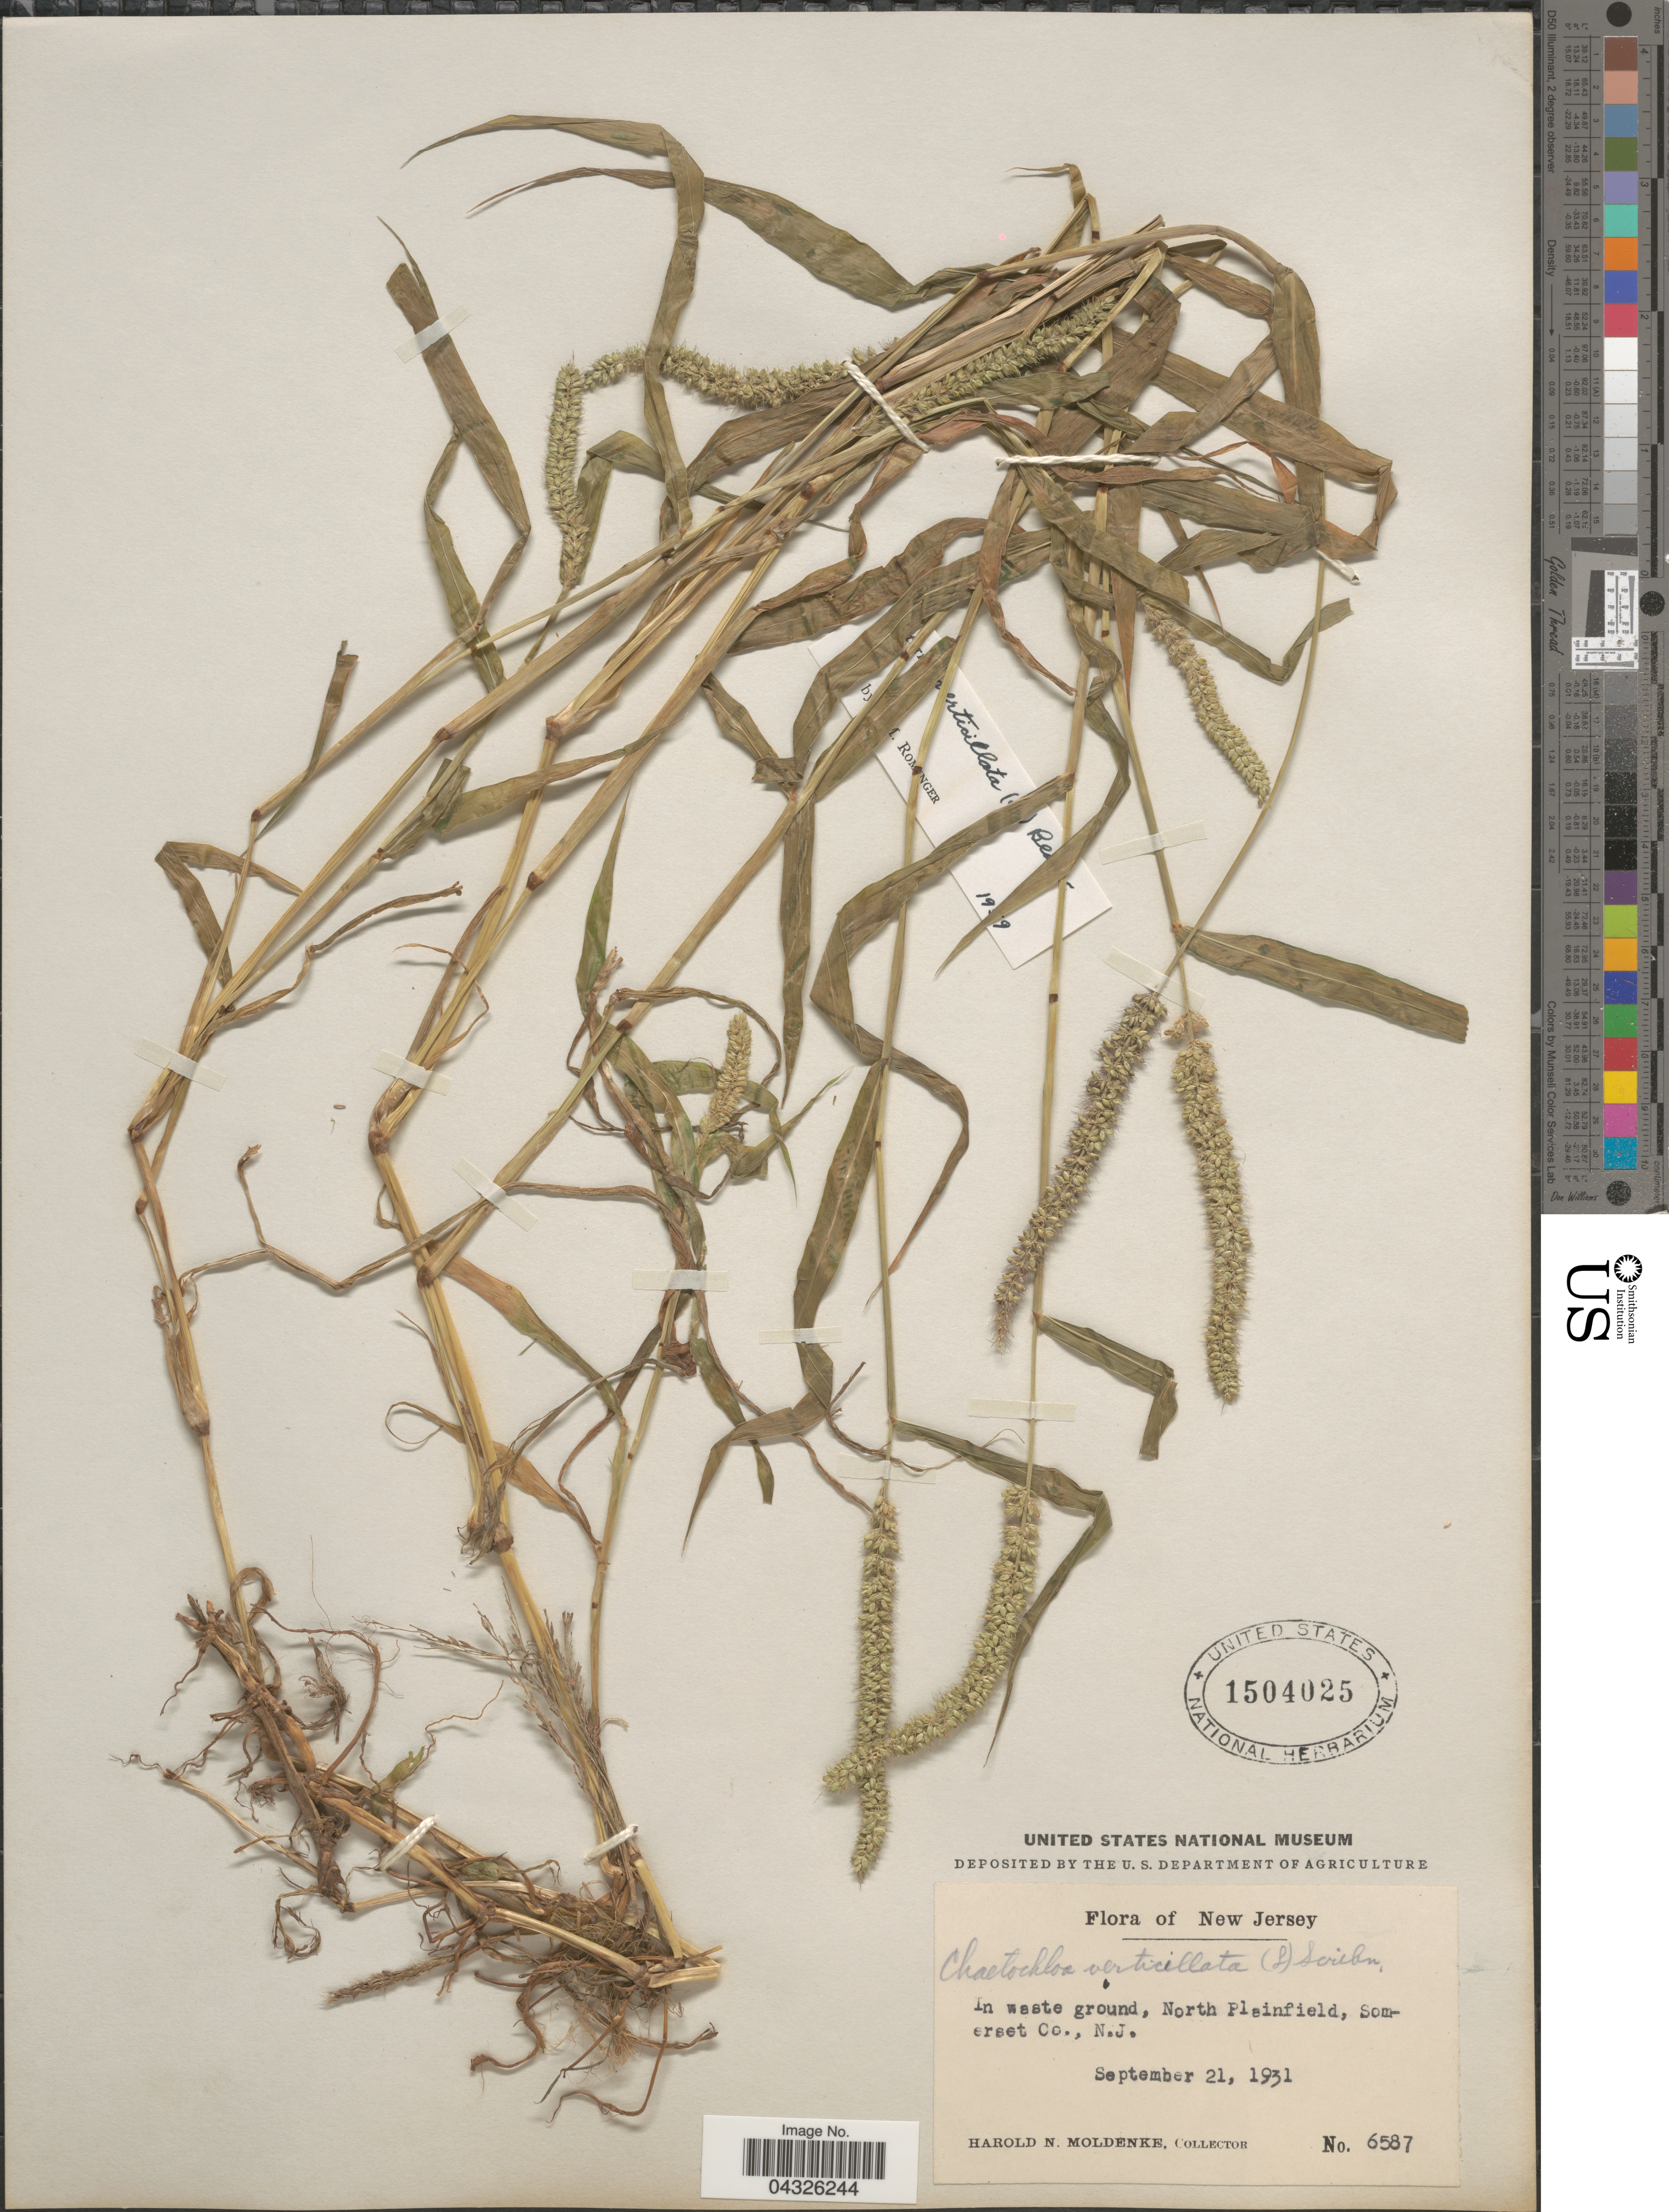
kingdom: Plantae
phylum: Tracheophyta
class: Liliopsida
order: Poales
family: Poaceae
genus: Setaria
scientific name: Setaria verticillata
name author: (L.) P. Beauv.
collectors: H. N. Moldenke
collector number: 6587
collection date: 1931-09-21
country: United States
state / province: New Jersey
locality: In waste ground, North Plainfield, Somerset Co.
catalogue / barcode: US 1504025